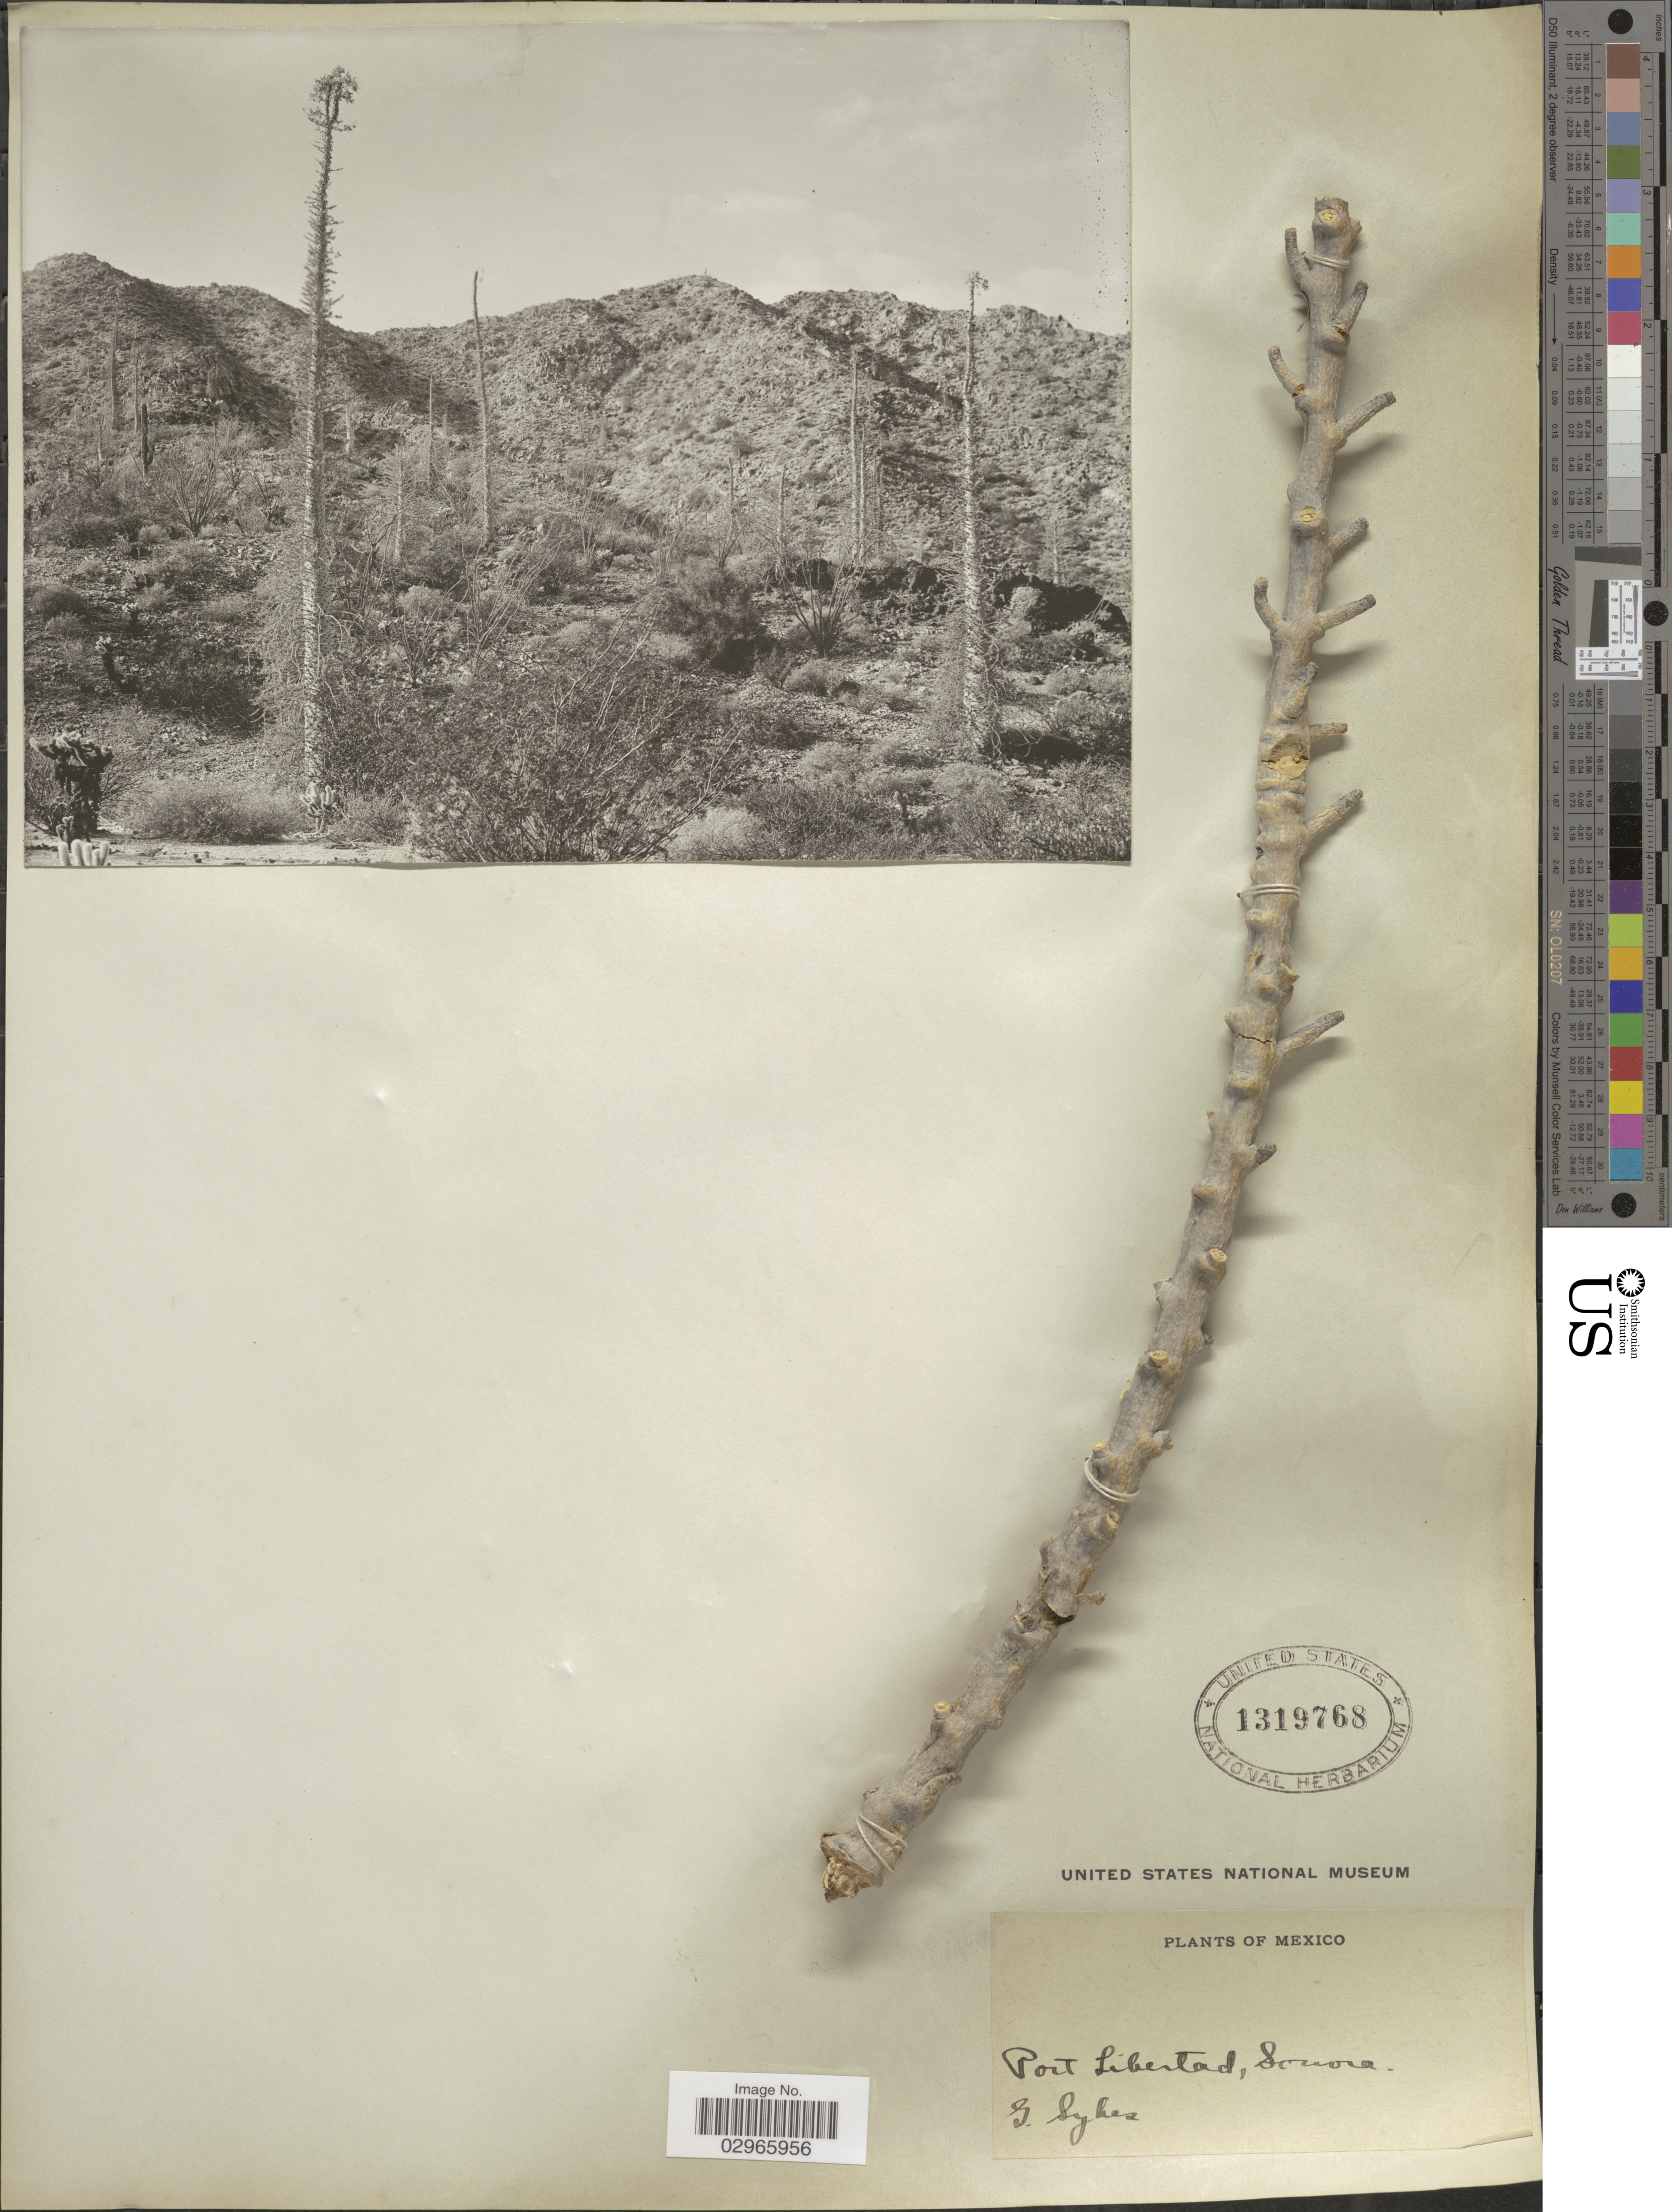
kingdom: Plantae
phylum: Tracheophyta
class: Magnoliopsida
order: Ericales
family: Fouquieriaceae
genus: Fouquieria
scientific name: Fouquieria columnaris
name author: Kellogg ex Curran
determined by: Strong, Mark T., (BOT), Smithsonian Institution - National Museum of Natural History (UNITED STATES)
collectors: G. Sykes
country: Mexico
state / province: Sonora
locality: Port Libertad.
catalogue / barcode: US 1319768